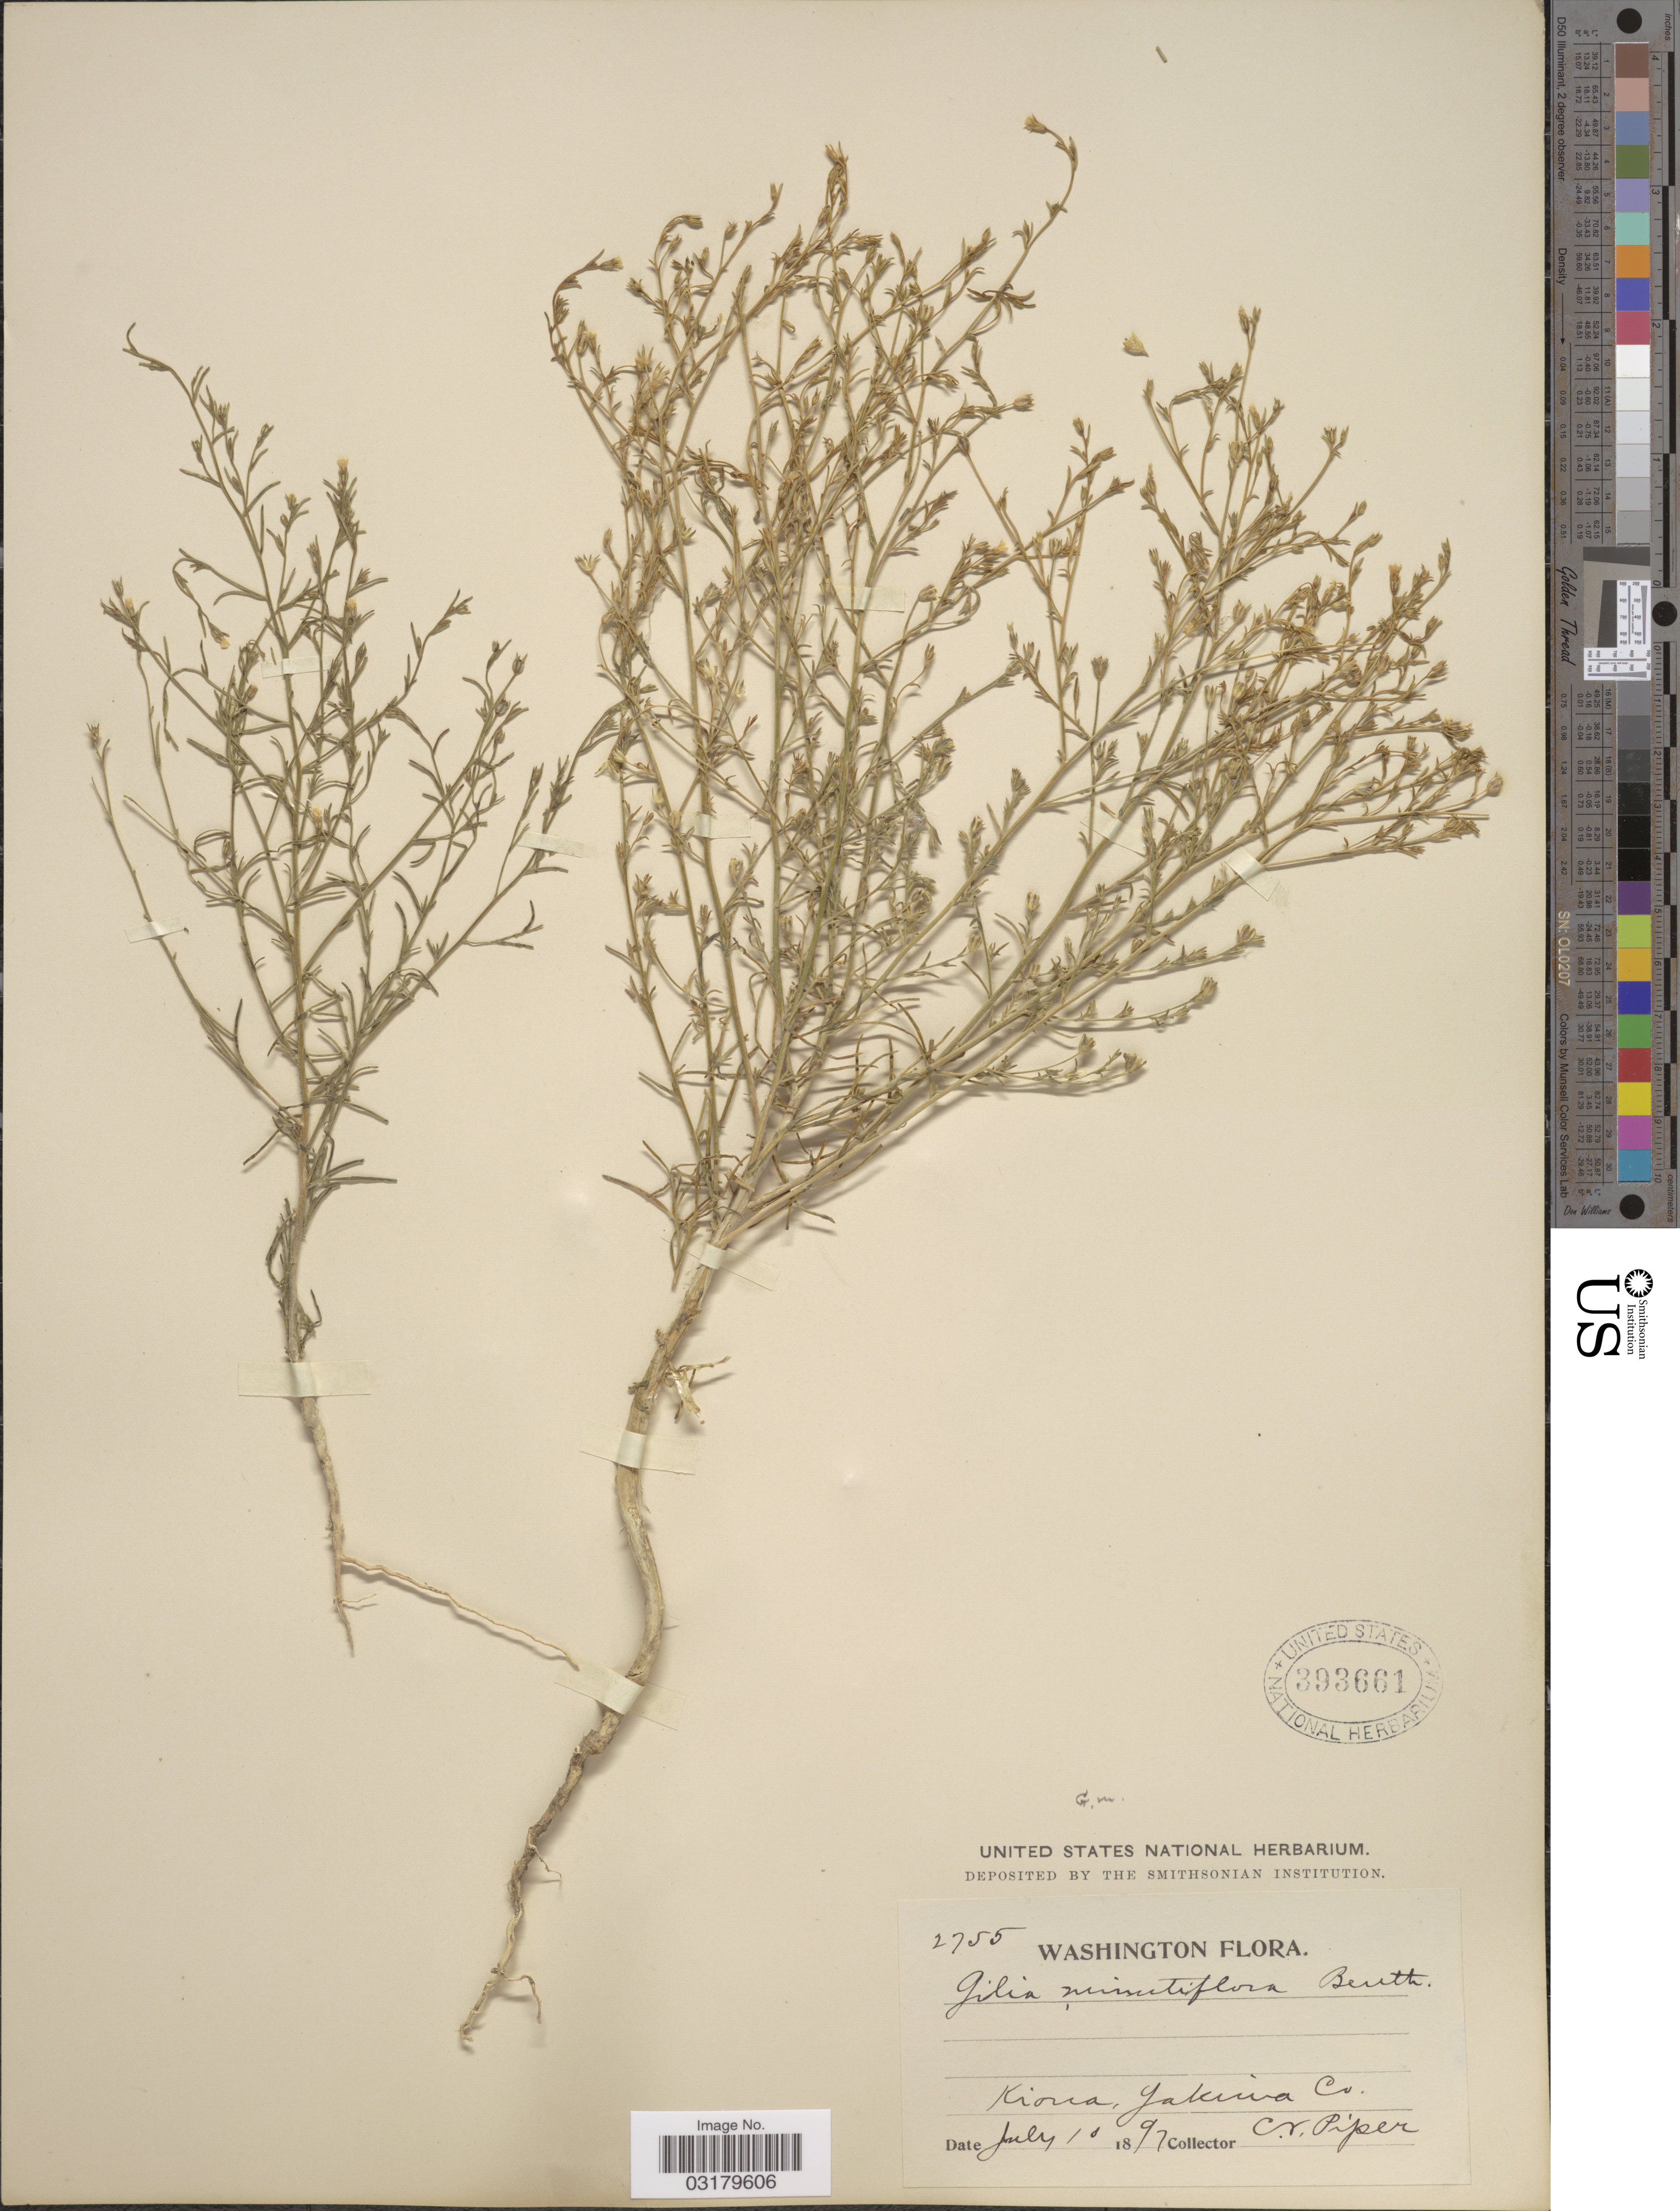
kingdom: Plantae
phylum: Tracheophyta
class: Magnoliopsida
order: Ericales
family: Polemoniaceae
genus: Microgilia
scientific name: Microgilia minutiflora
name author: (J.M. Porter & L.A. Johnson) Benth.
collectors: C. V. Piper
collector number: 2755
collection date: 1897-07-10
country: United States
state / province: Washington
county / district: Yakima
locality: Kiona, Yakima Co.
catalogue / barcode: US 393661